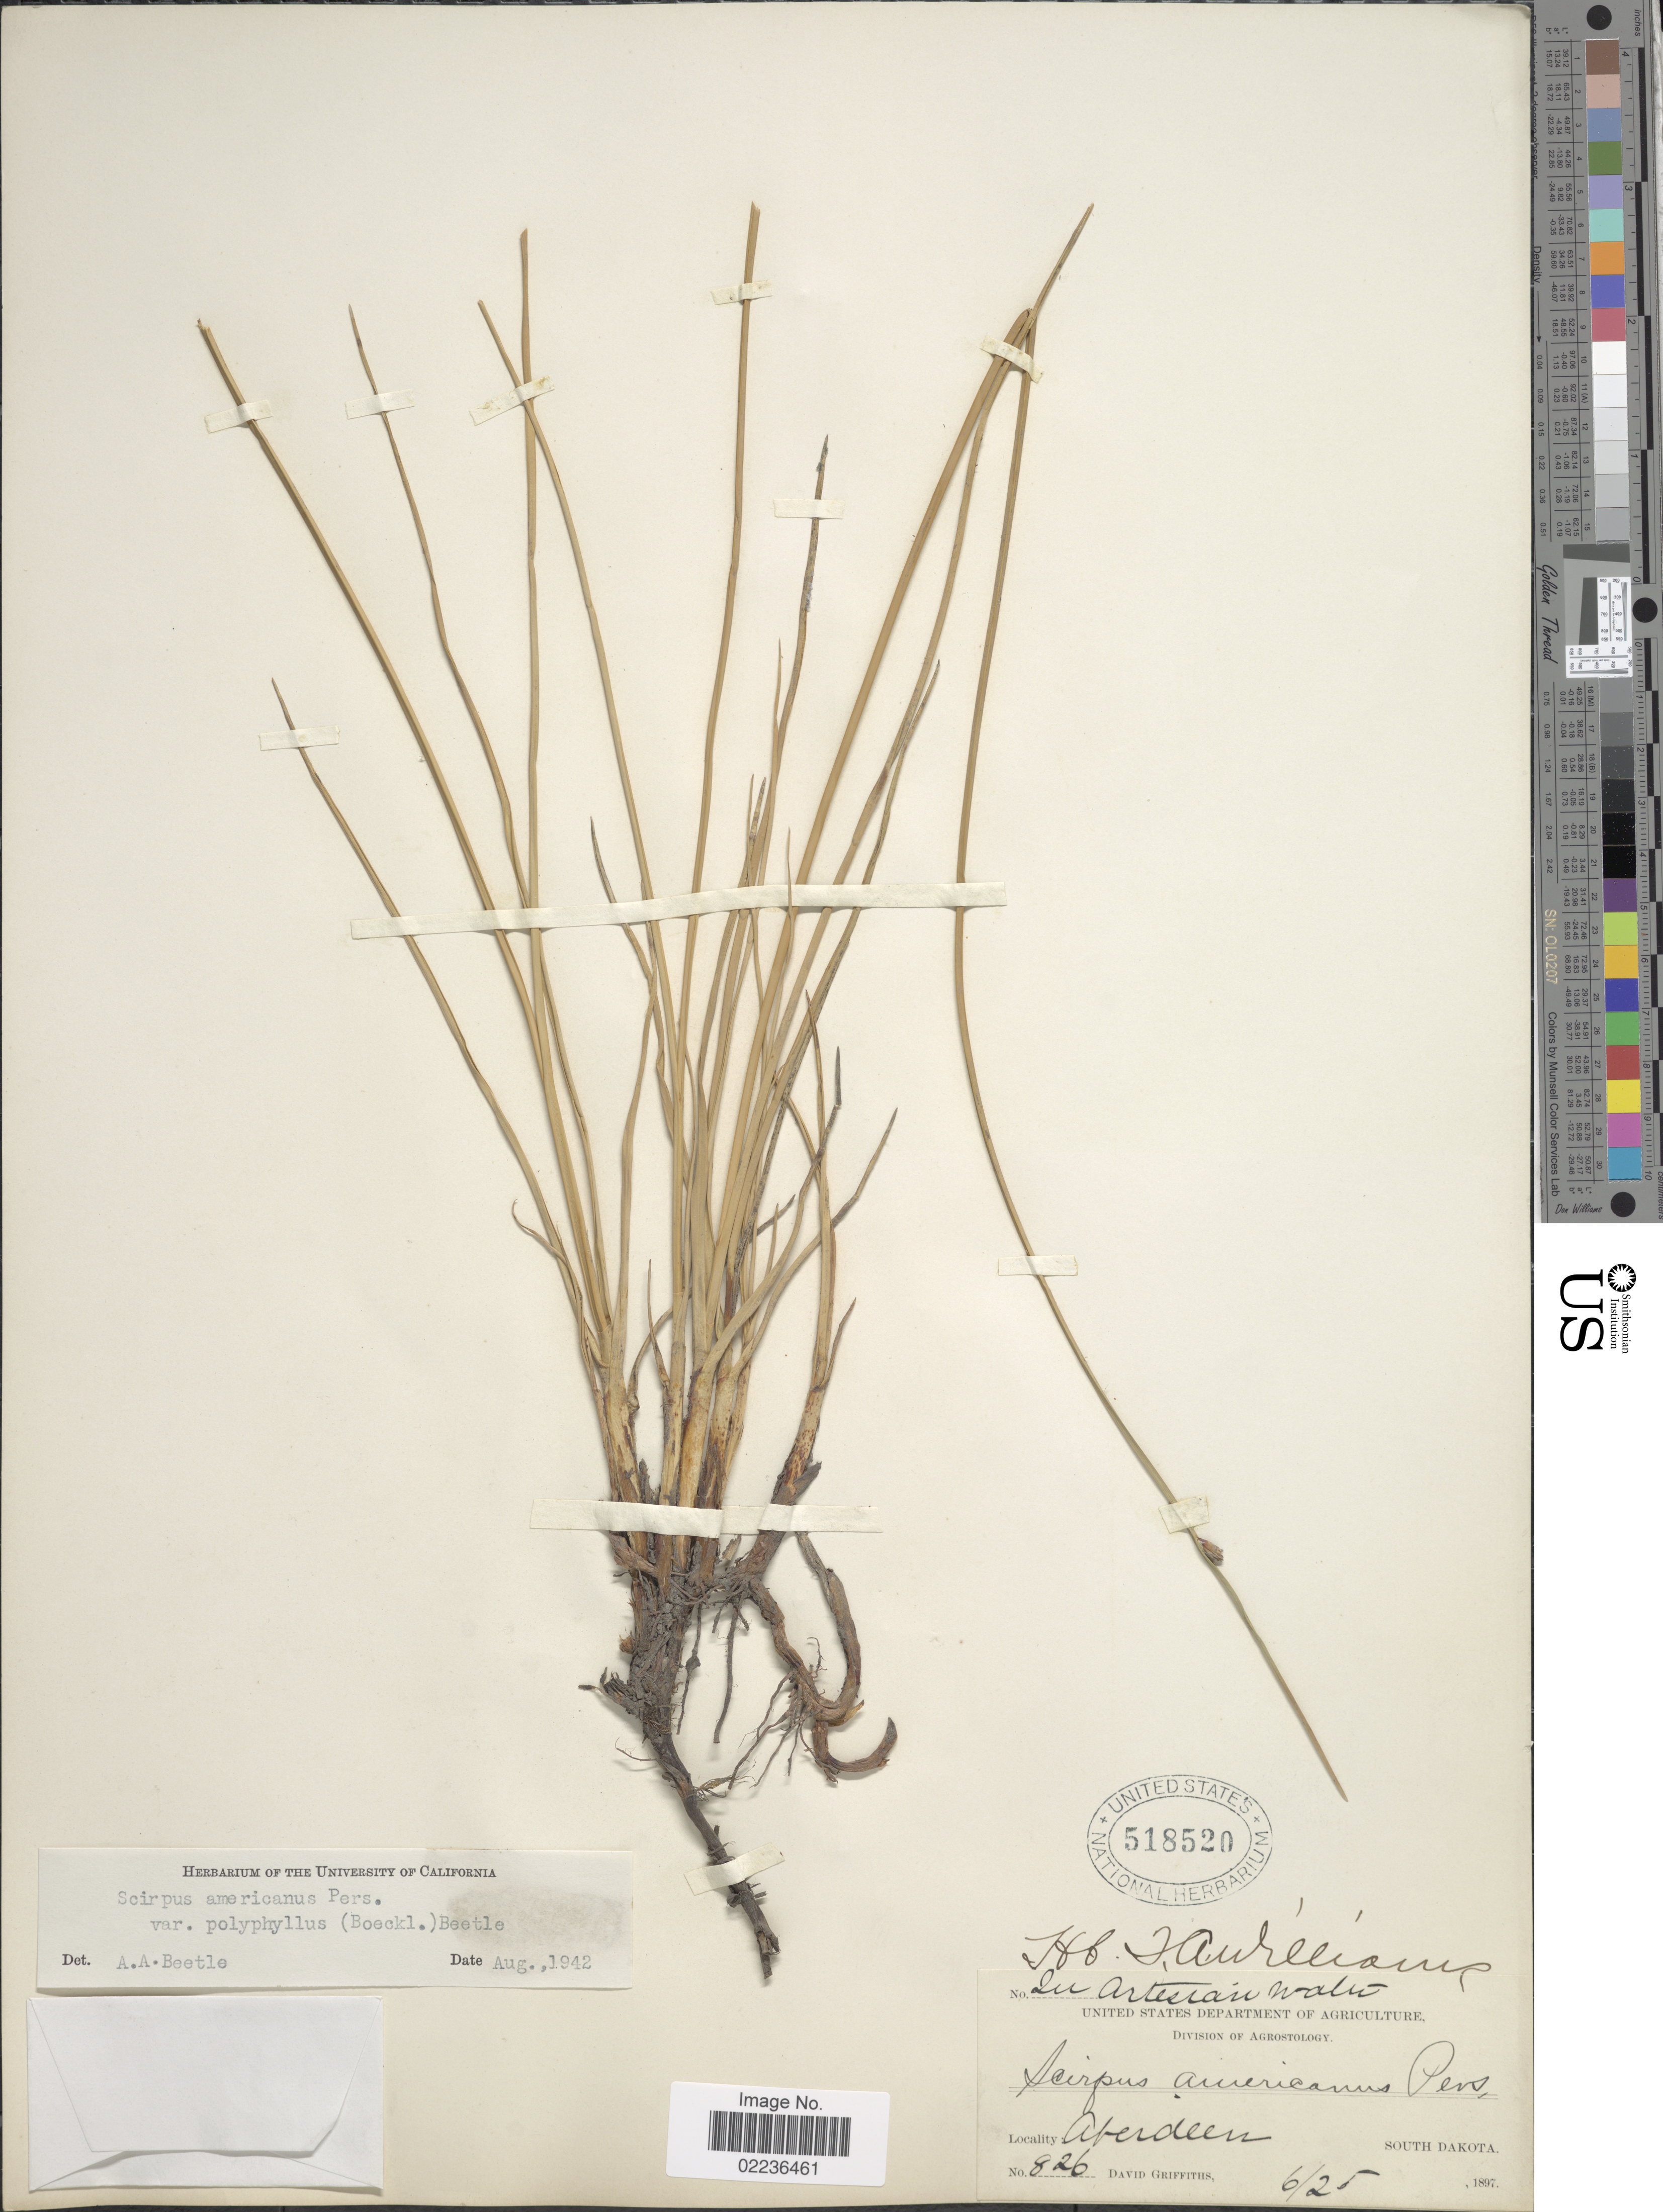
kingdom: Plantae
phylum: Tracheophyta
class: Liliopsida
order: Poales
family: Cyperaceae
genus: Schoenoplectus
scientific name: Schoenoplectus pungens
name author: (Vahl) Palla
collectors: D. Griffiths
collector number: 826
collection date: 1897-06-25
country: United States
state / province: South Dakota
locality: In Artesian water, Aberdeen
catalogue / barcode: US 518520